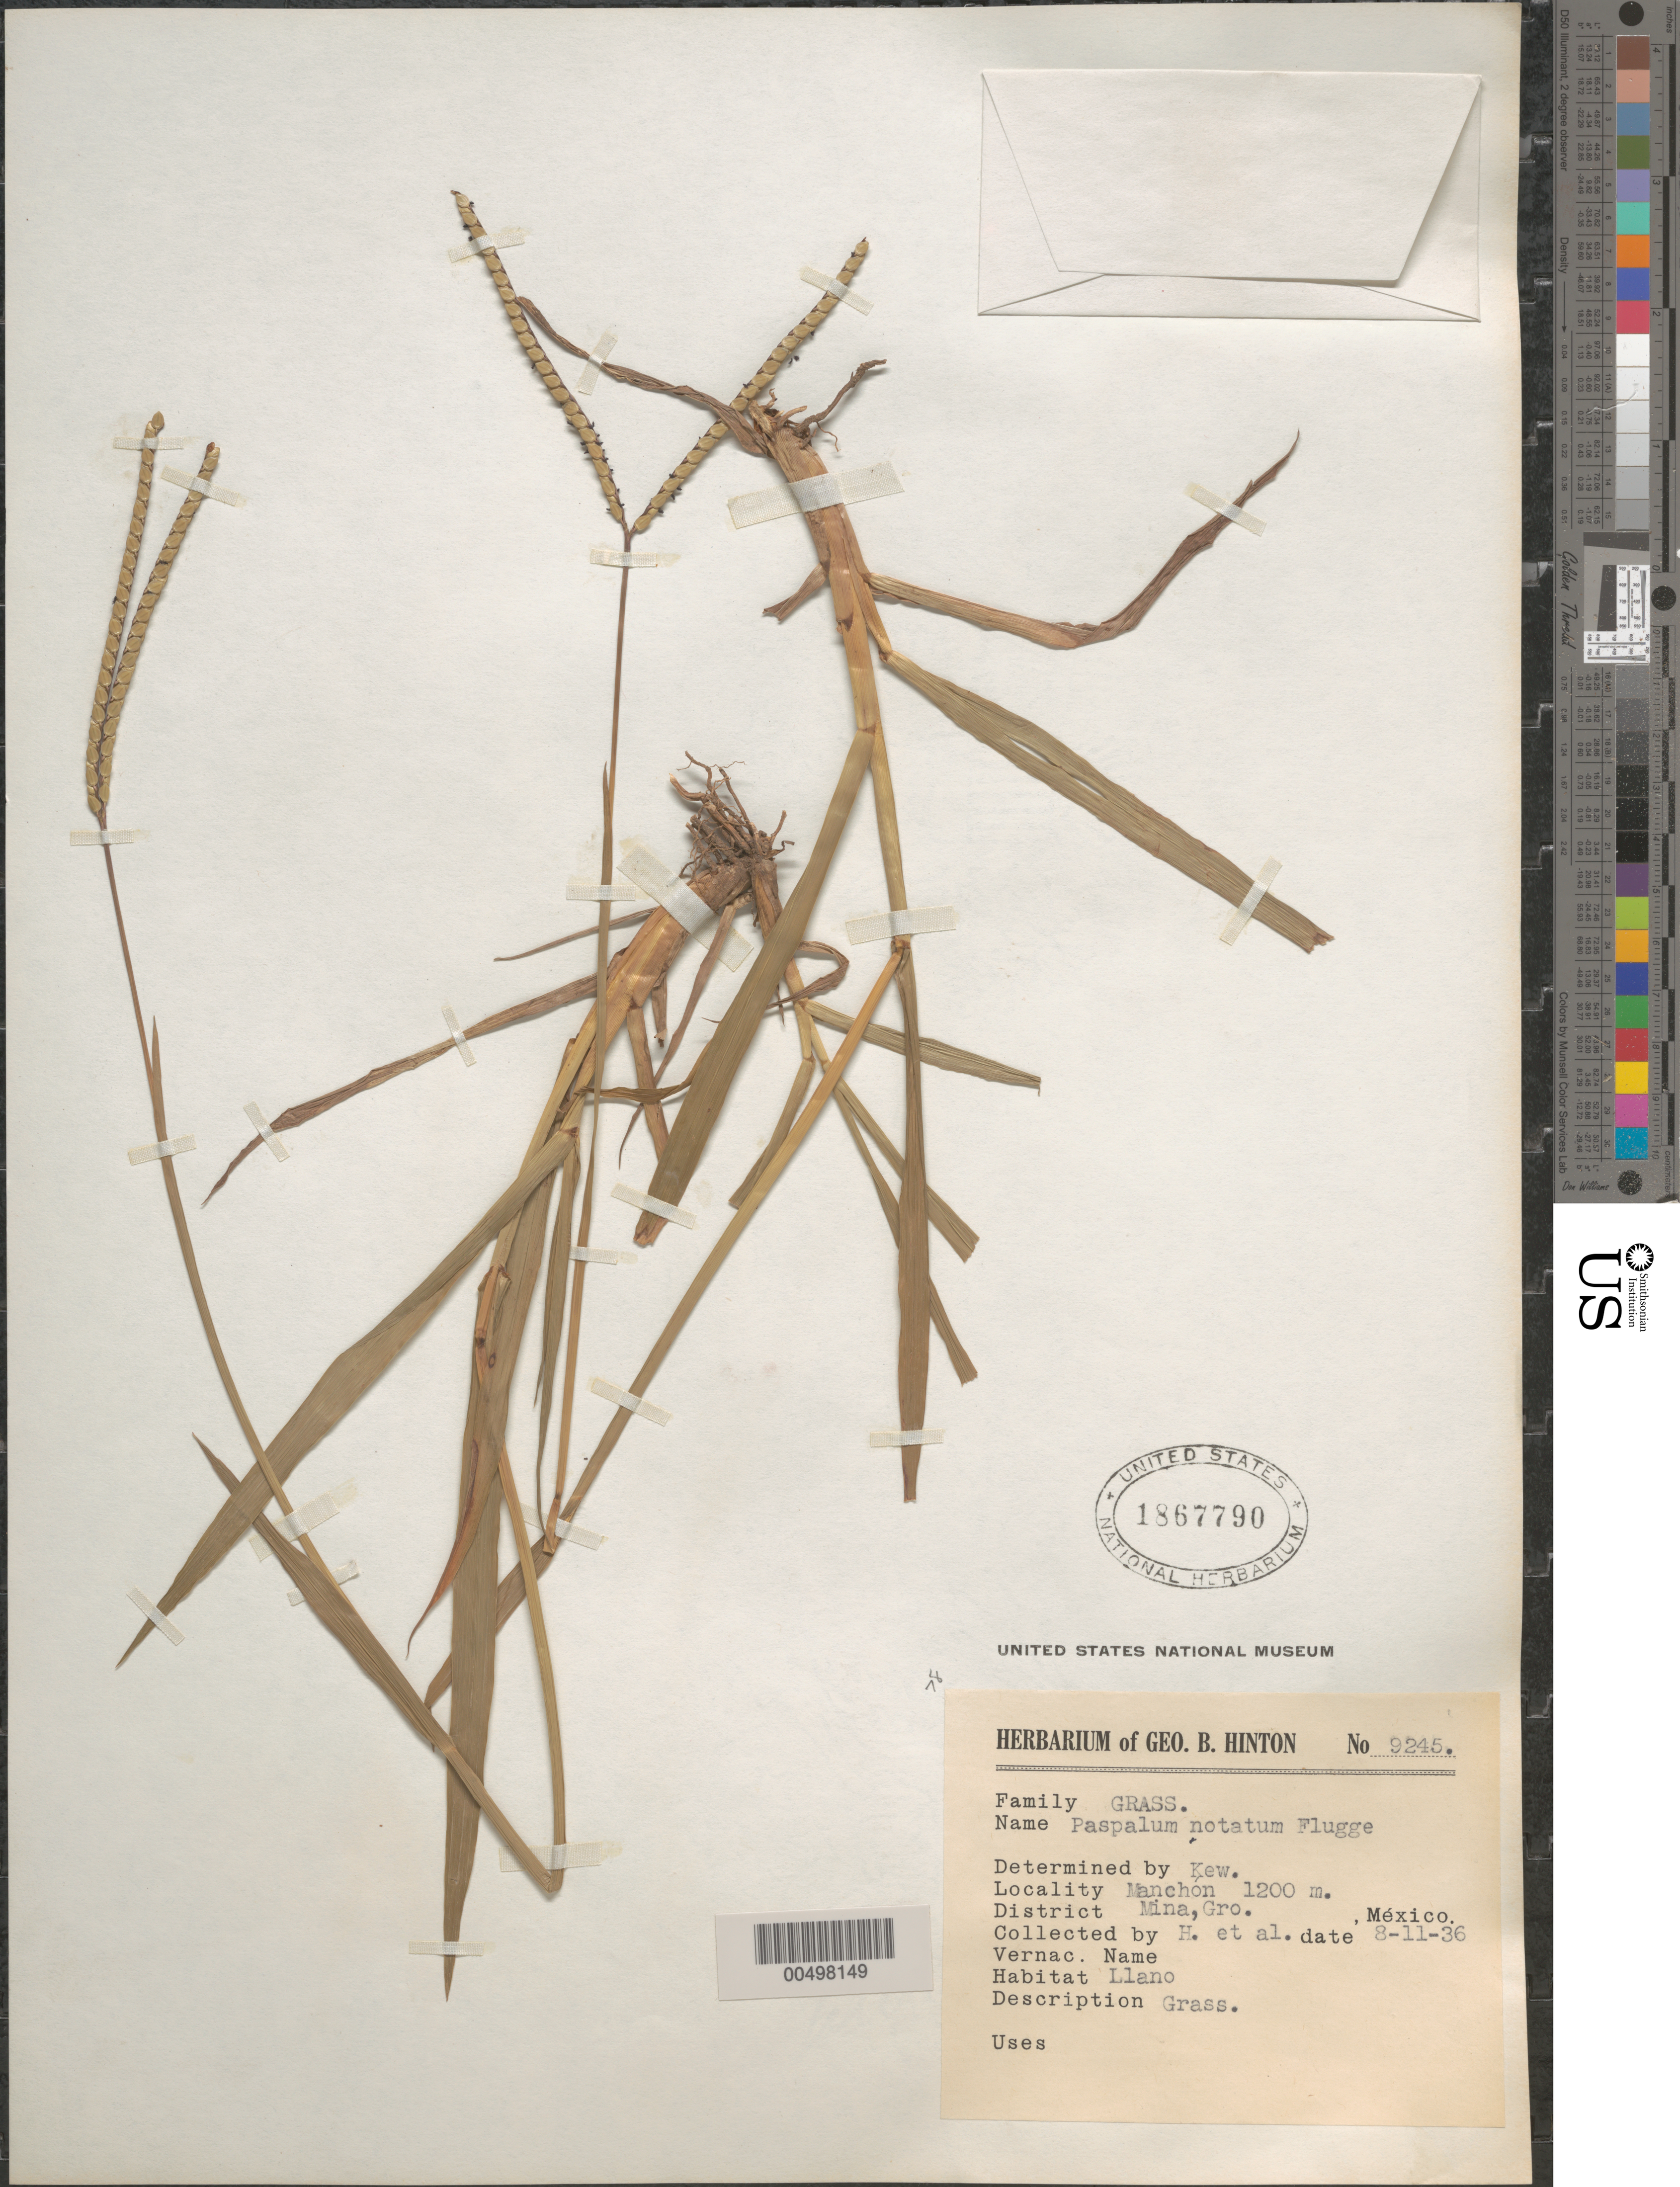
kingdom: Plantae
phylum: Tracheophyta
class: Liliopsida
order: Poales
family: Poaceae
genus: Paspalum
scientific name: Paspalum notatum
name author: Flüggé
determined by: Kew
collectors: G. B. Hinton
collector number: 9245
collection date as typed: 11 Aug 1936 or 8 Nov 1936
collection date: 1936-08-11 or 1936-11-08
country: Mexico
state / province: Guerrero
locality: Manch¢n, Mina Dist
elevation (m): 1200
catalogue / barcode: US 1867790